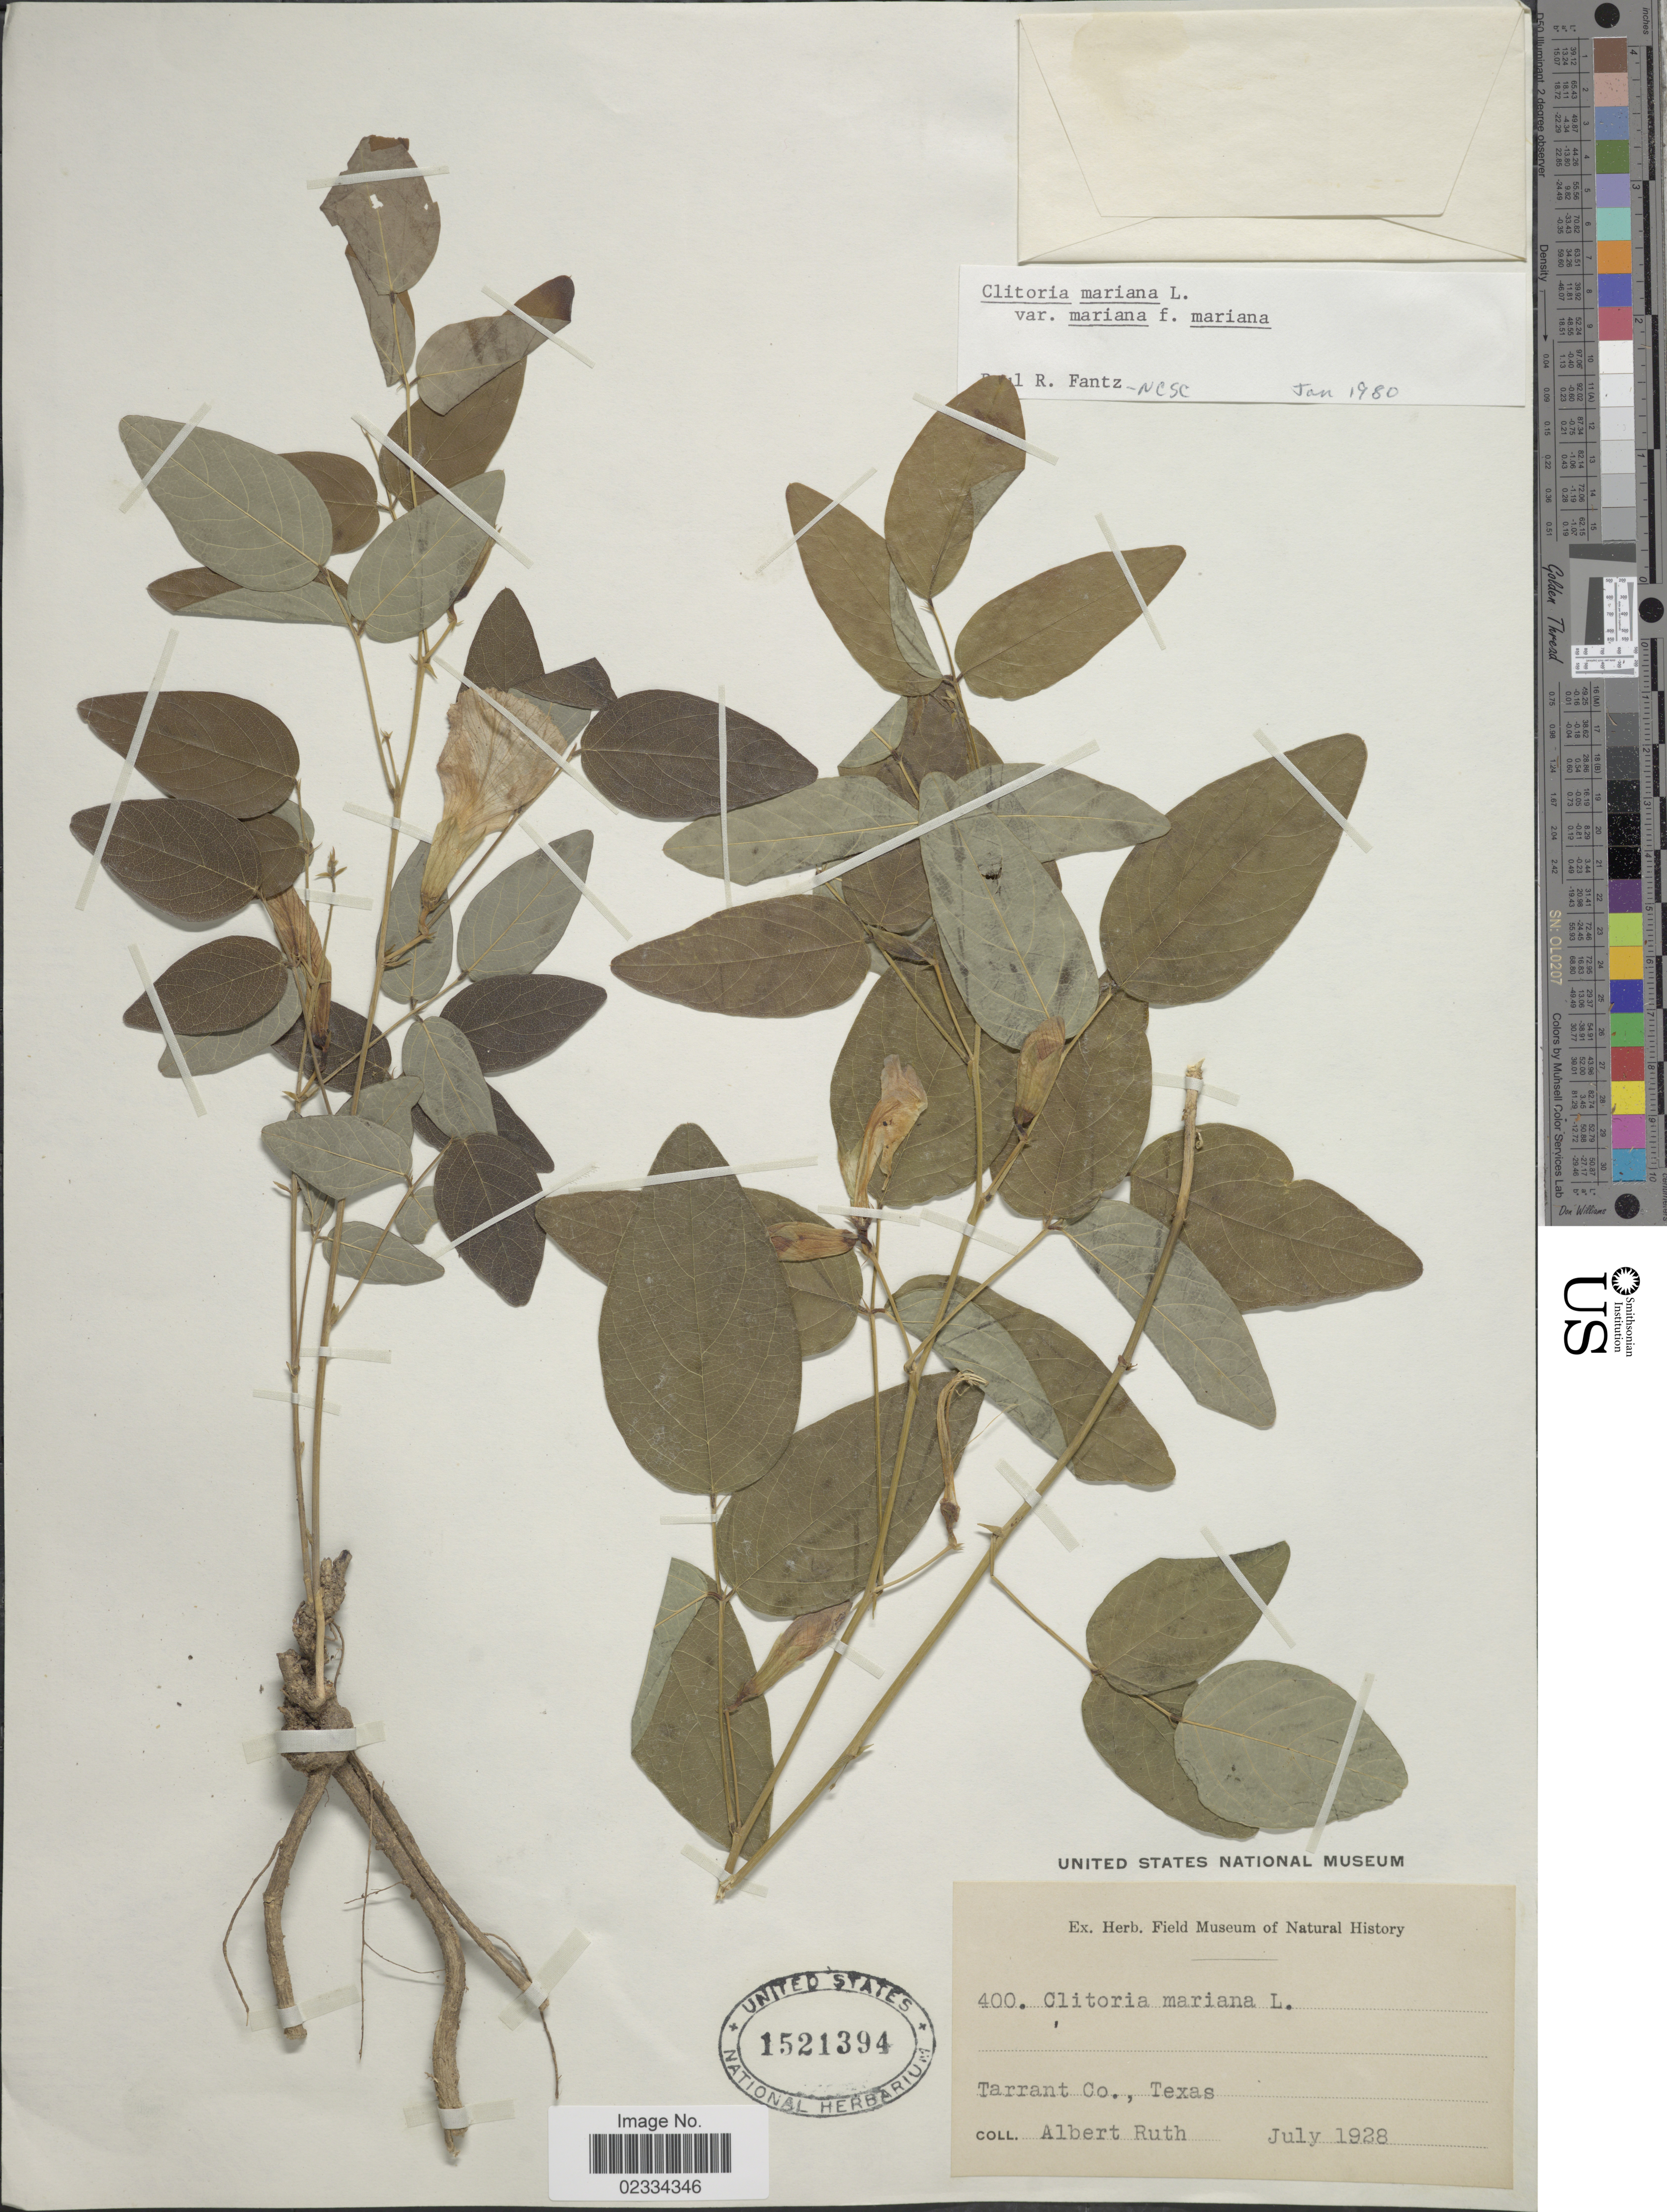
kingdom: Plantae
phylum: Tracheophyta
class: Magnoliopsida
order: Fabales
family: Fabaceae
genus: Clitoria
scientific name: Clitoria mariana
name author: L.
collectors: A. Ruth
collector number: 400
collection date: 1928-07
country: United States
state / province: Texas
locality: Tarrant Co.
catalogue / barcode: US 1521394